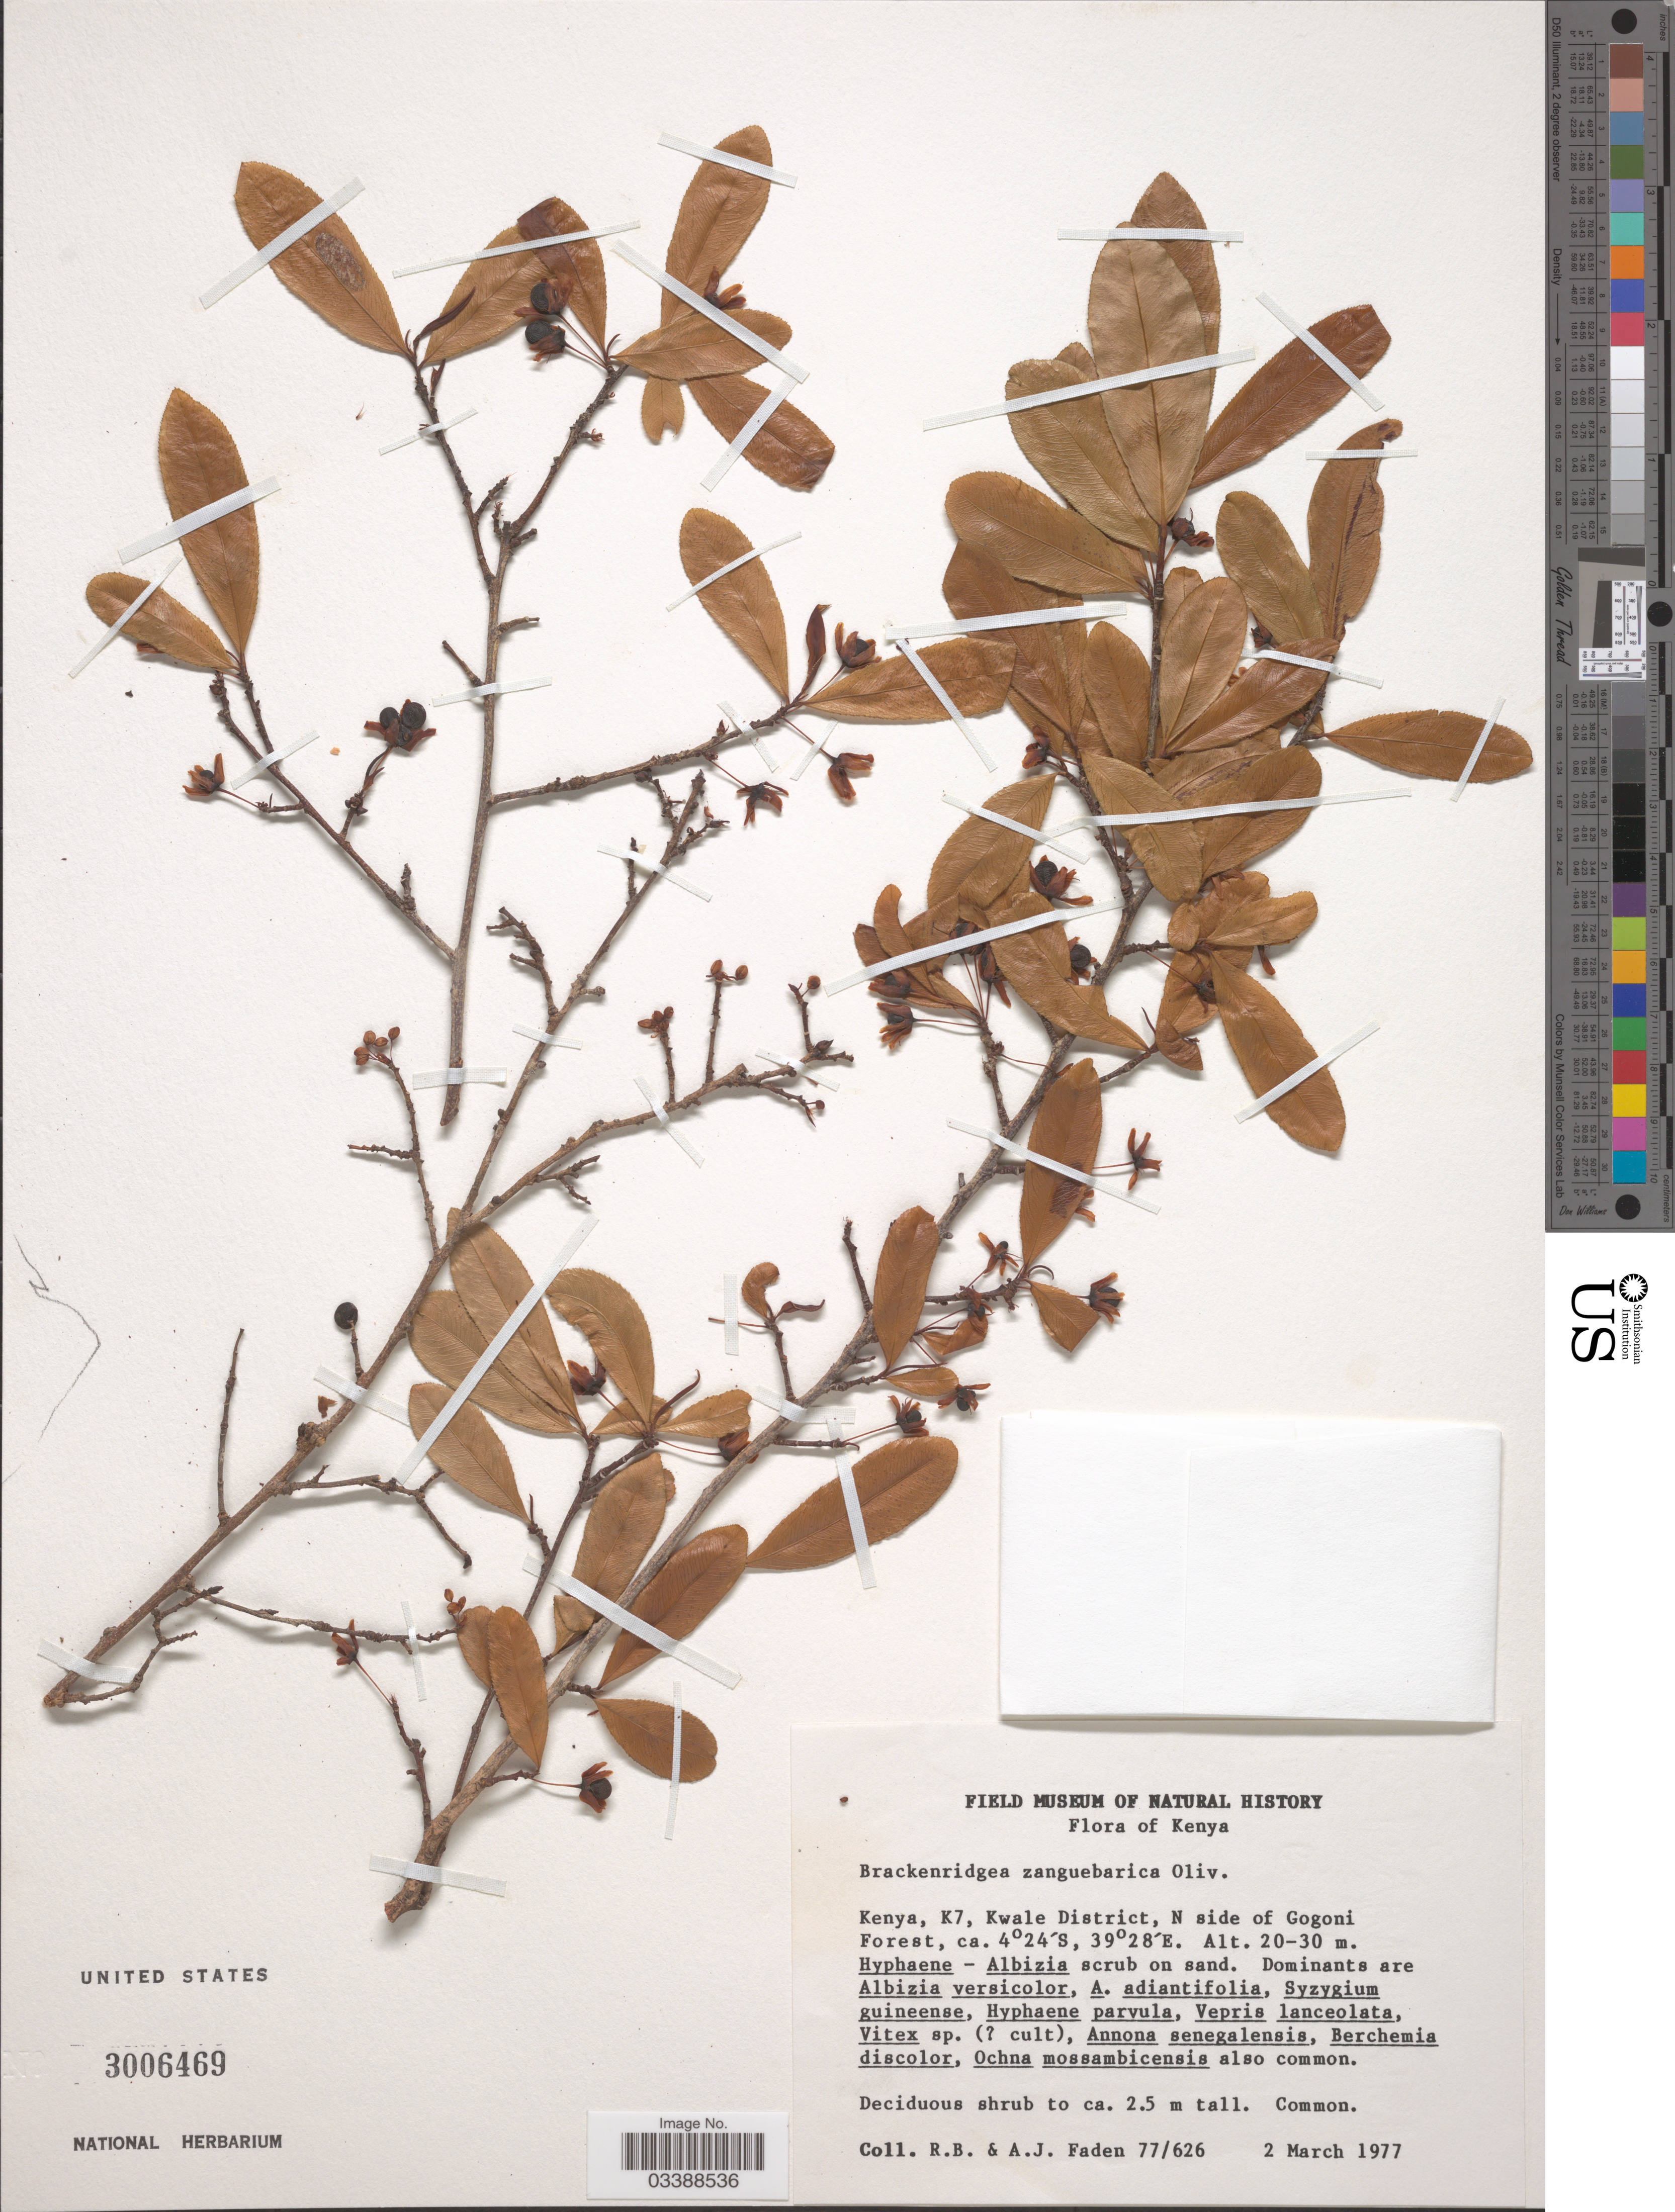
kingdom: Plantae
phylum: Tracheophyta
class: Magnoliopsida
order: Malpighiales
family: Ochnaceae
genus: Brackenridgea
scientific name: Brackenridgea zanguebarica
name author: Oliv.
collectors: R. B. Faden & A. J. Faden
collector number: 77/626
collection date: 1977-03-02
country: Kenya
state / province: Kwale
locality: Kwale District, N side of Gogoni Forest.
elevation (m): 20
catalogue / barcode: US 3006469